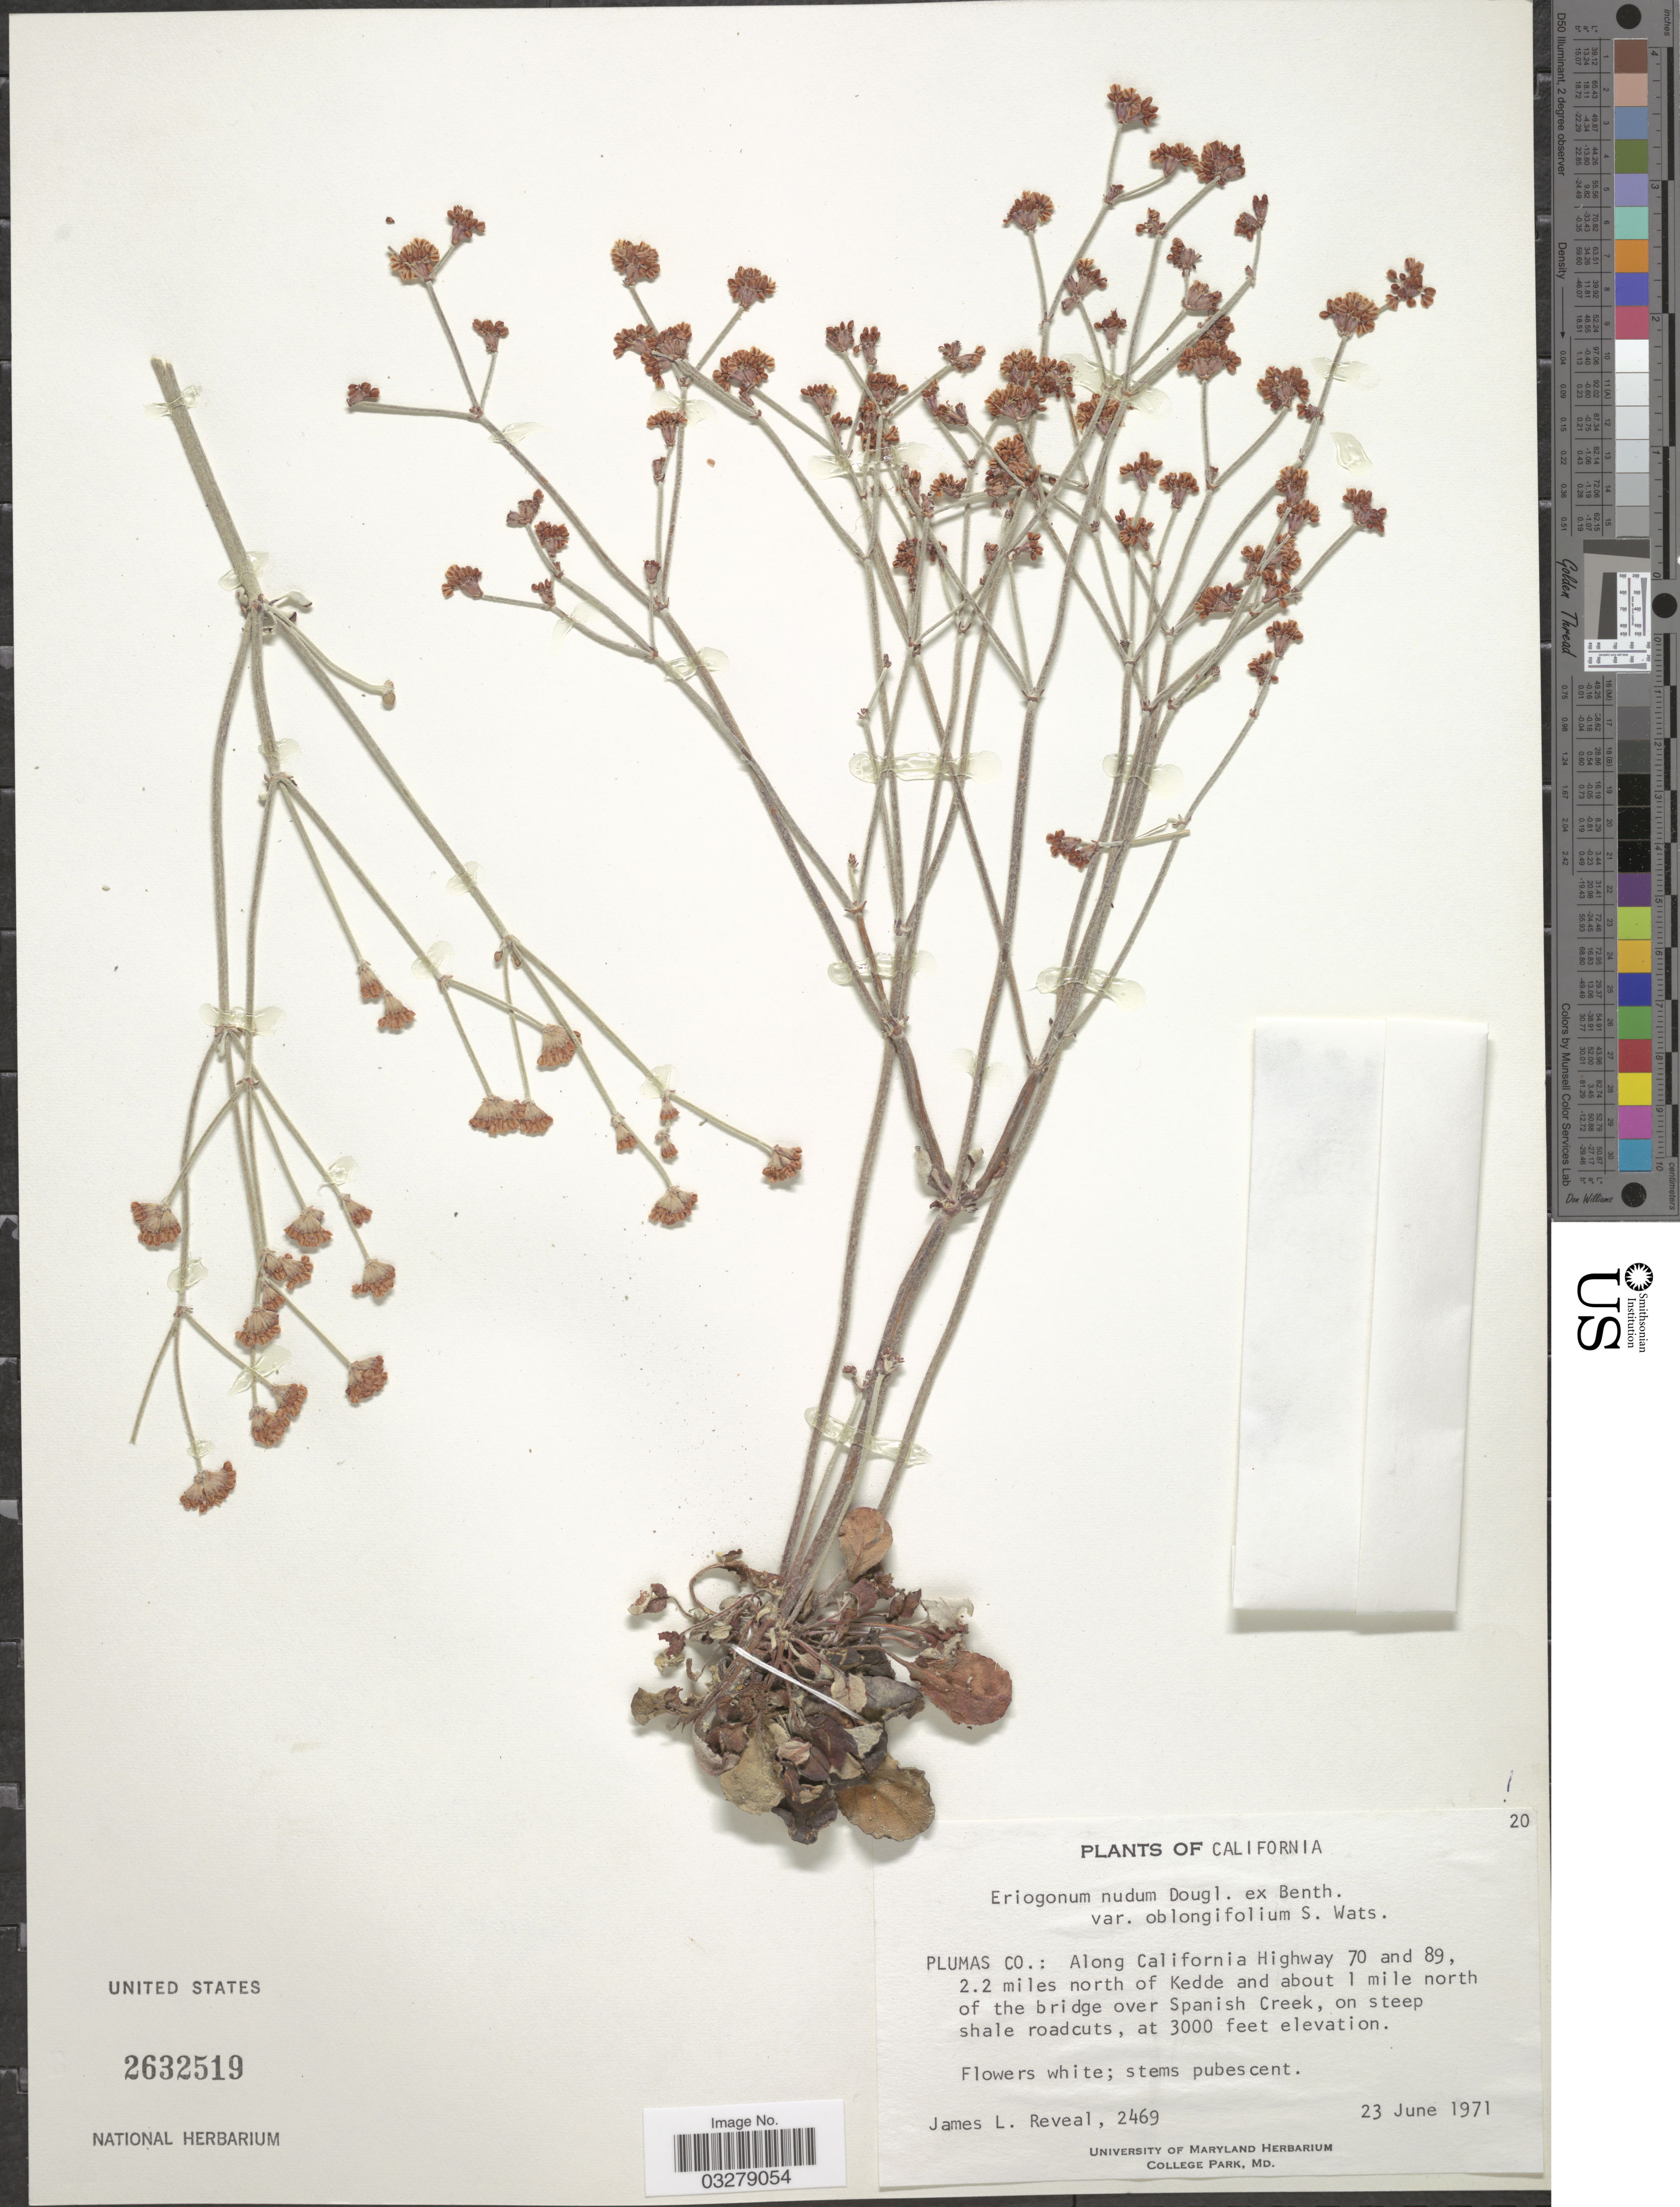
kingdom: Plantae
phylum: Tracheophyta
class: Magnoliopsida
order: Caryophyllales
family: Polygonaceae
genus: Eriogonum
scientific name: Eriogonum nudum var. oblongifolium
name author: Douglas ex Benth.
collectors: J. L. Reveal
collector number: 2469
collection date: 1971-06-23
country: United States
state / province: California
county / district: Plumas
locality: Plumas Co.: Along California Highway 70 and 89, 2.5 miles north of Kedde and about 1 mile north of the bridge over Spanish Creek.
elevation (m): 914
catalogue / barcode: US 2632519